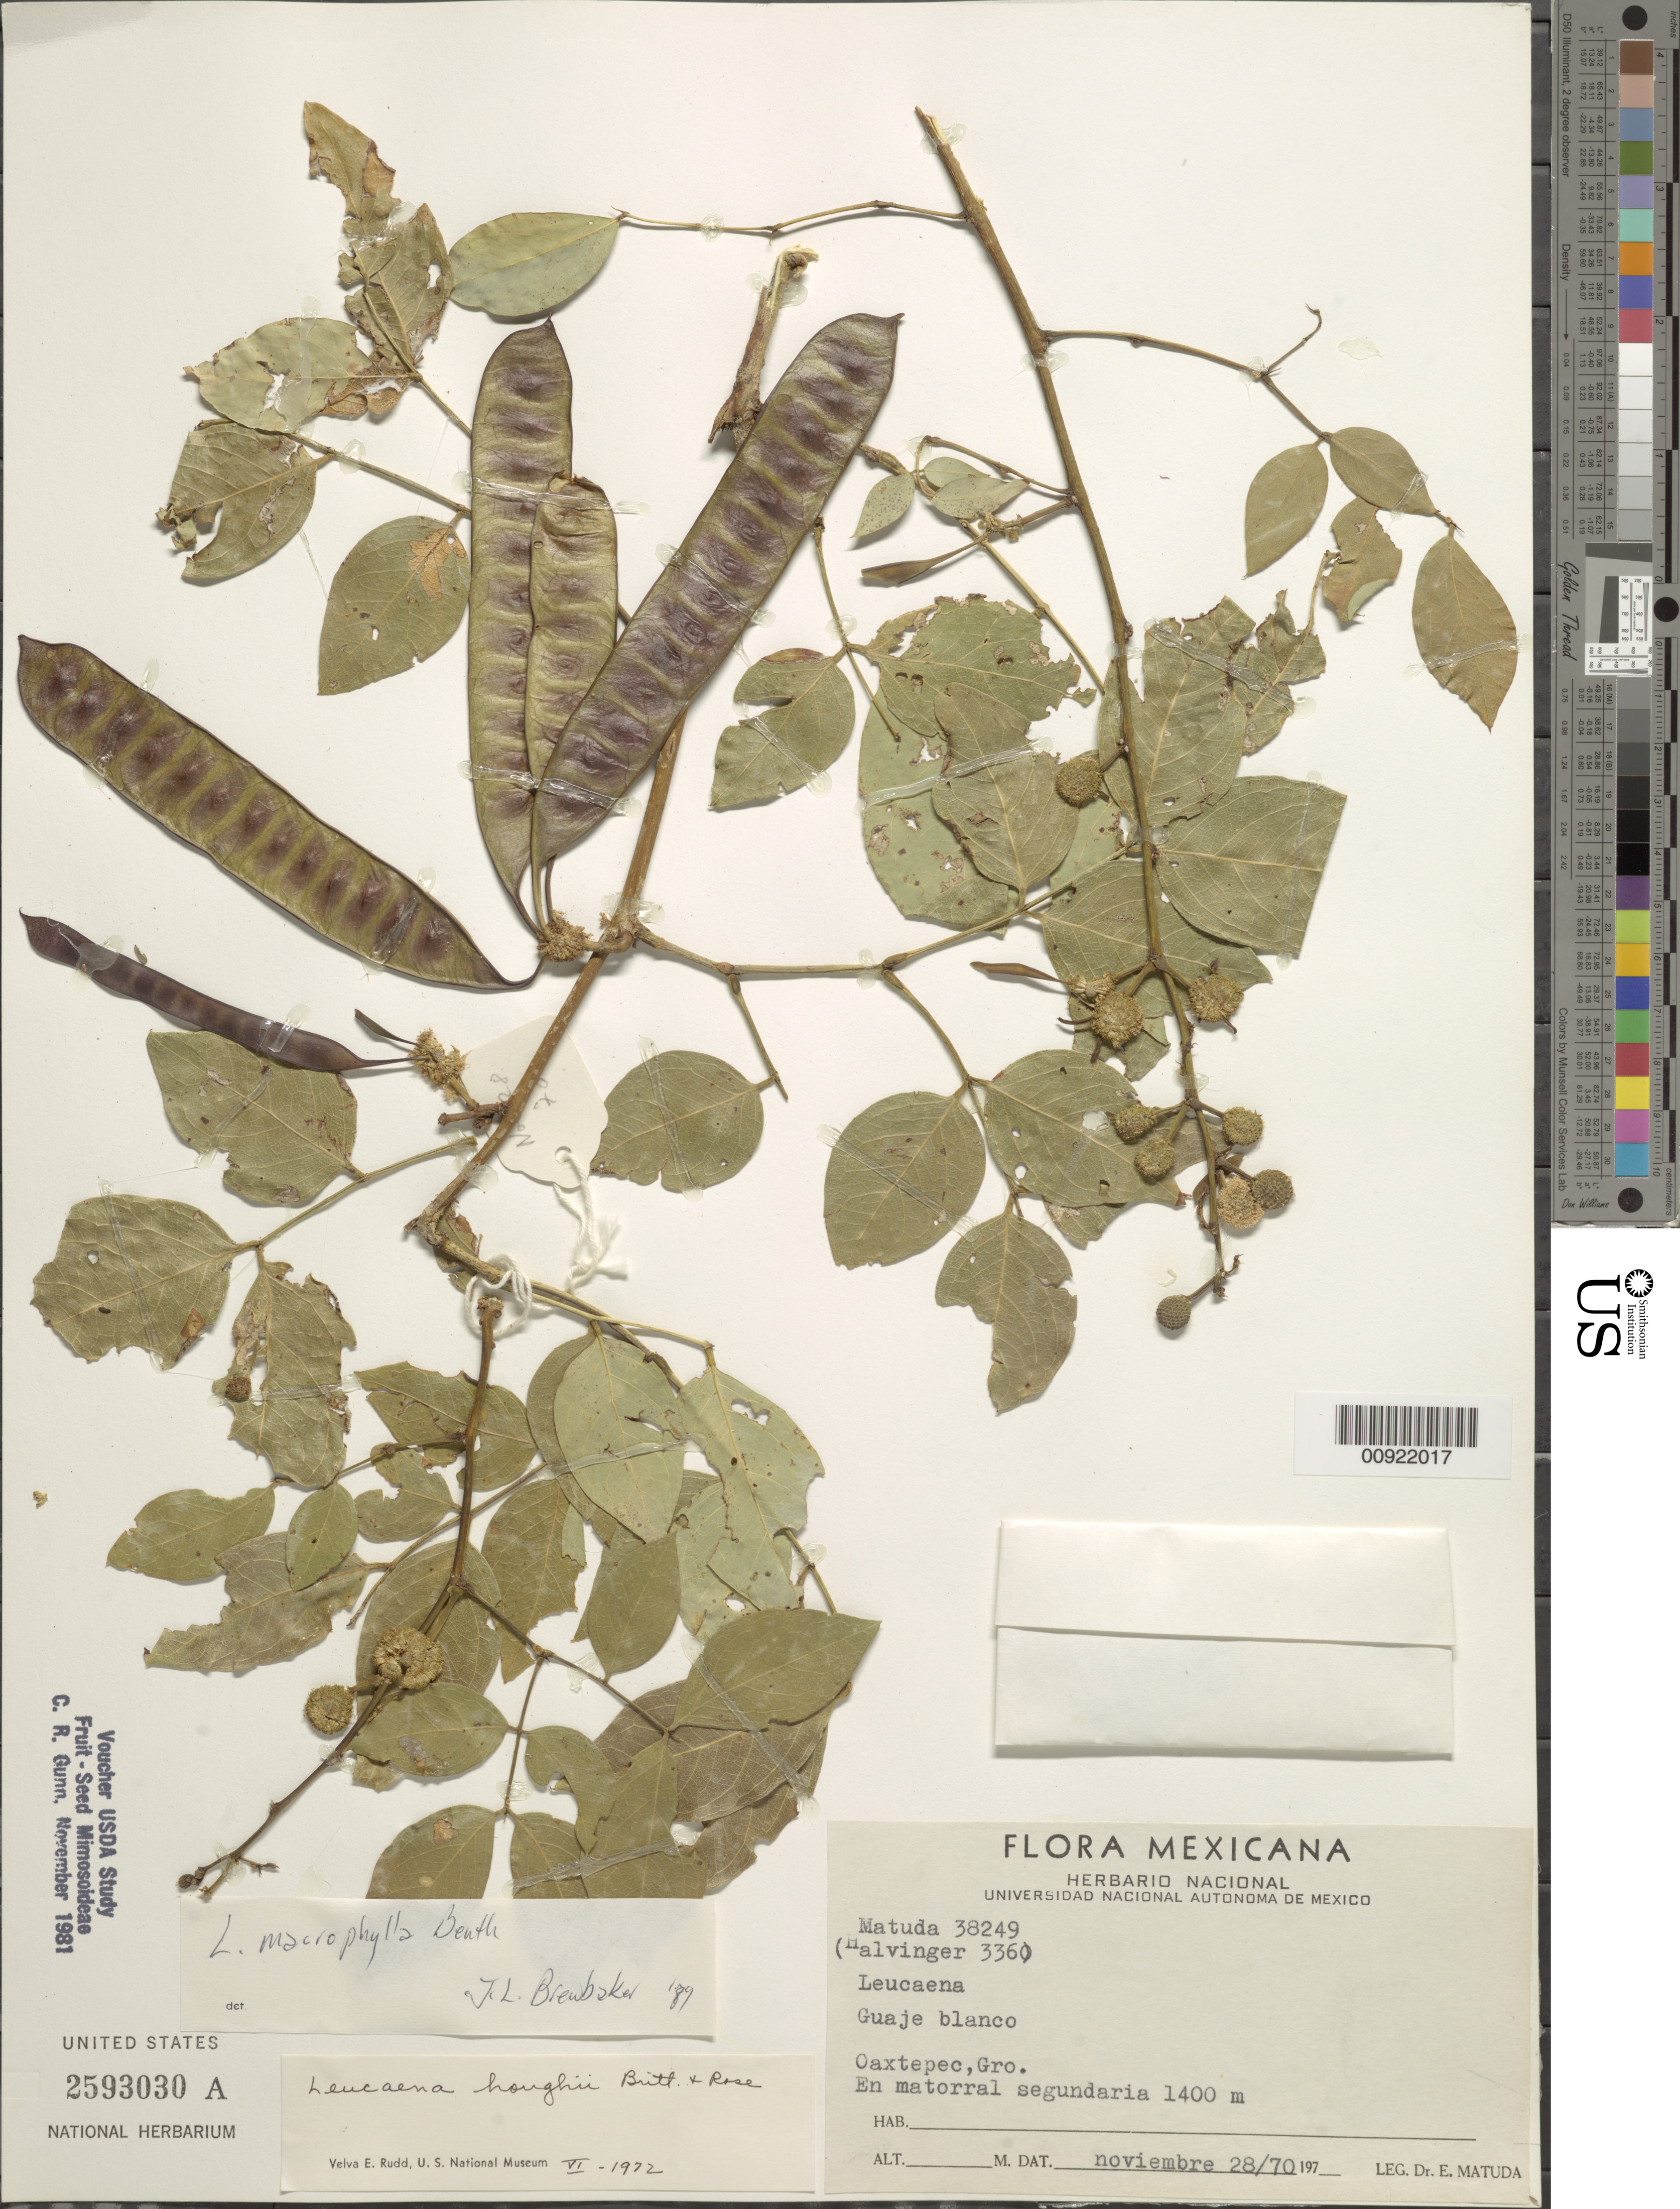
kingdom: Plantae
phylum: Tracheophyta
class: Magnoliopsida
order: Fabales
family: Fabaceae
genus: Leucaena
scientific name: Leucaena macrophylla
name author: Benth.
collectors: E. Matuda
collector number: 38249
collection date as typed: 28 Nov 1970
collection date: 1970-11-28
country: Mexico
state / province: Guerrero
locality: Oaxtepec, Guerrero.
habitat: En matorral secundaria.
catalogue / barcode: US 2593030A